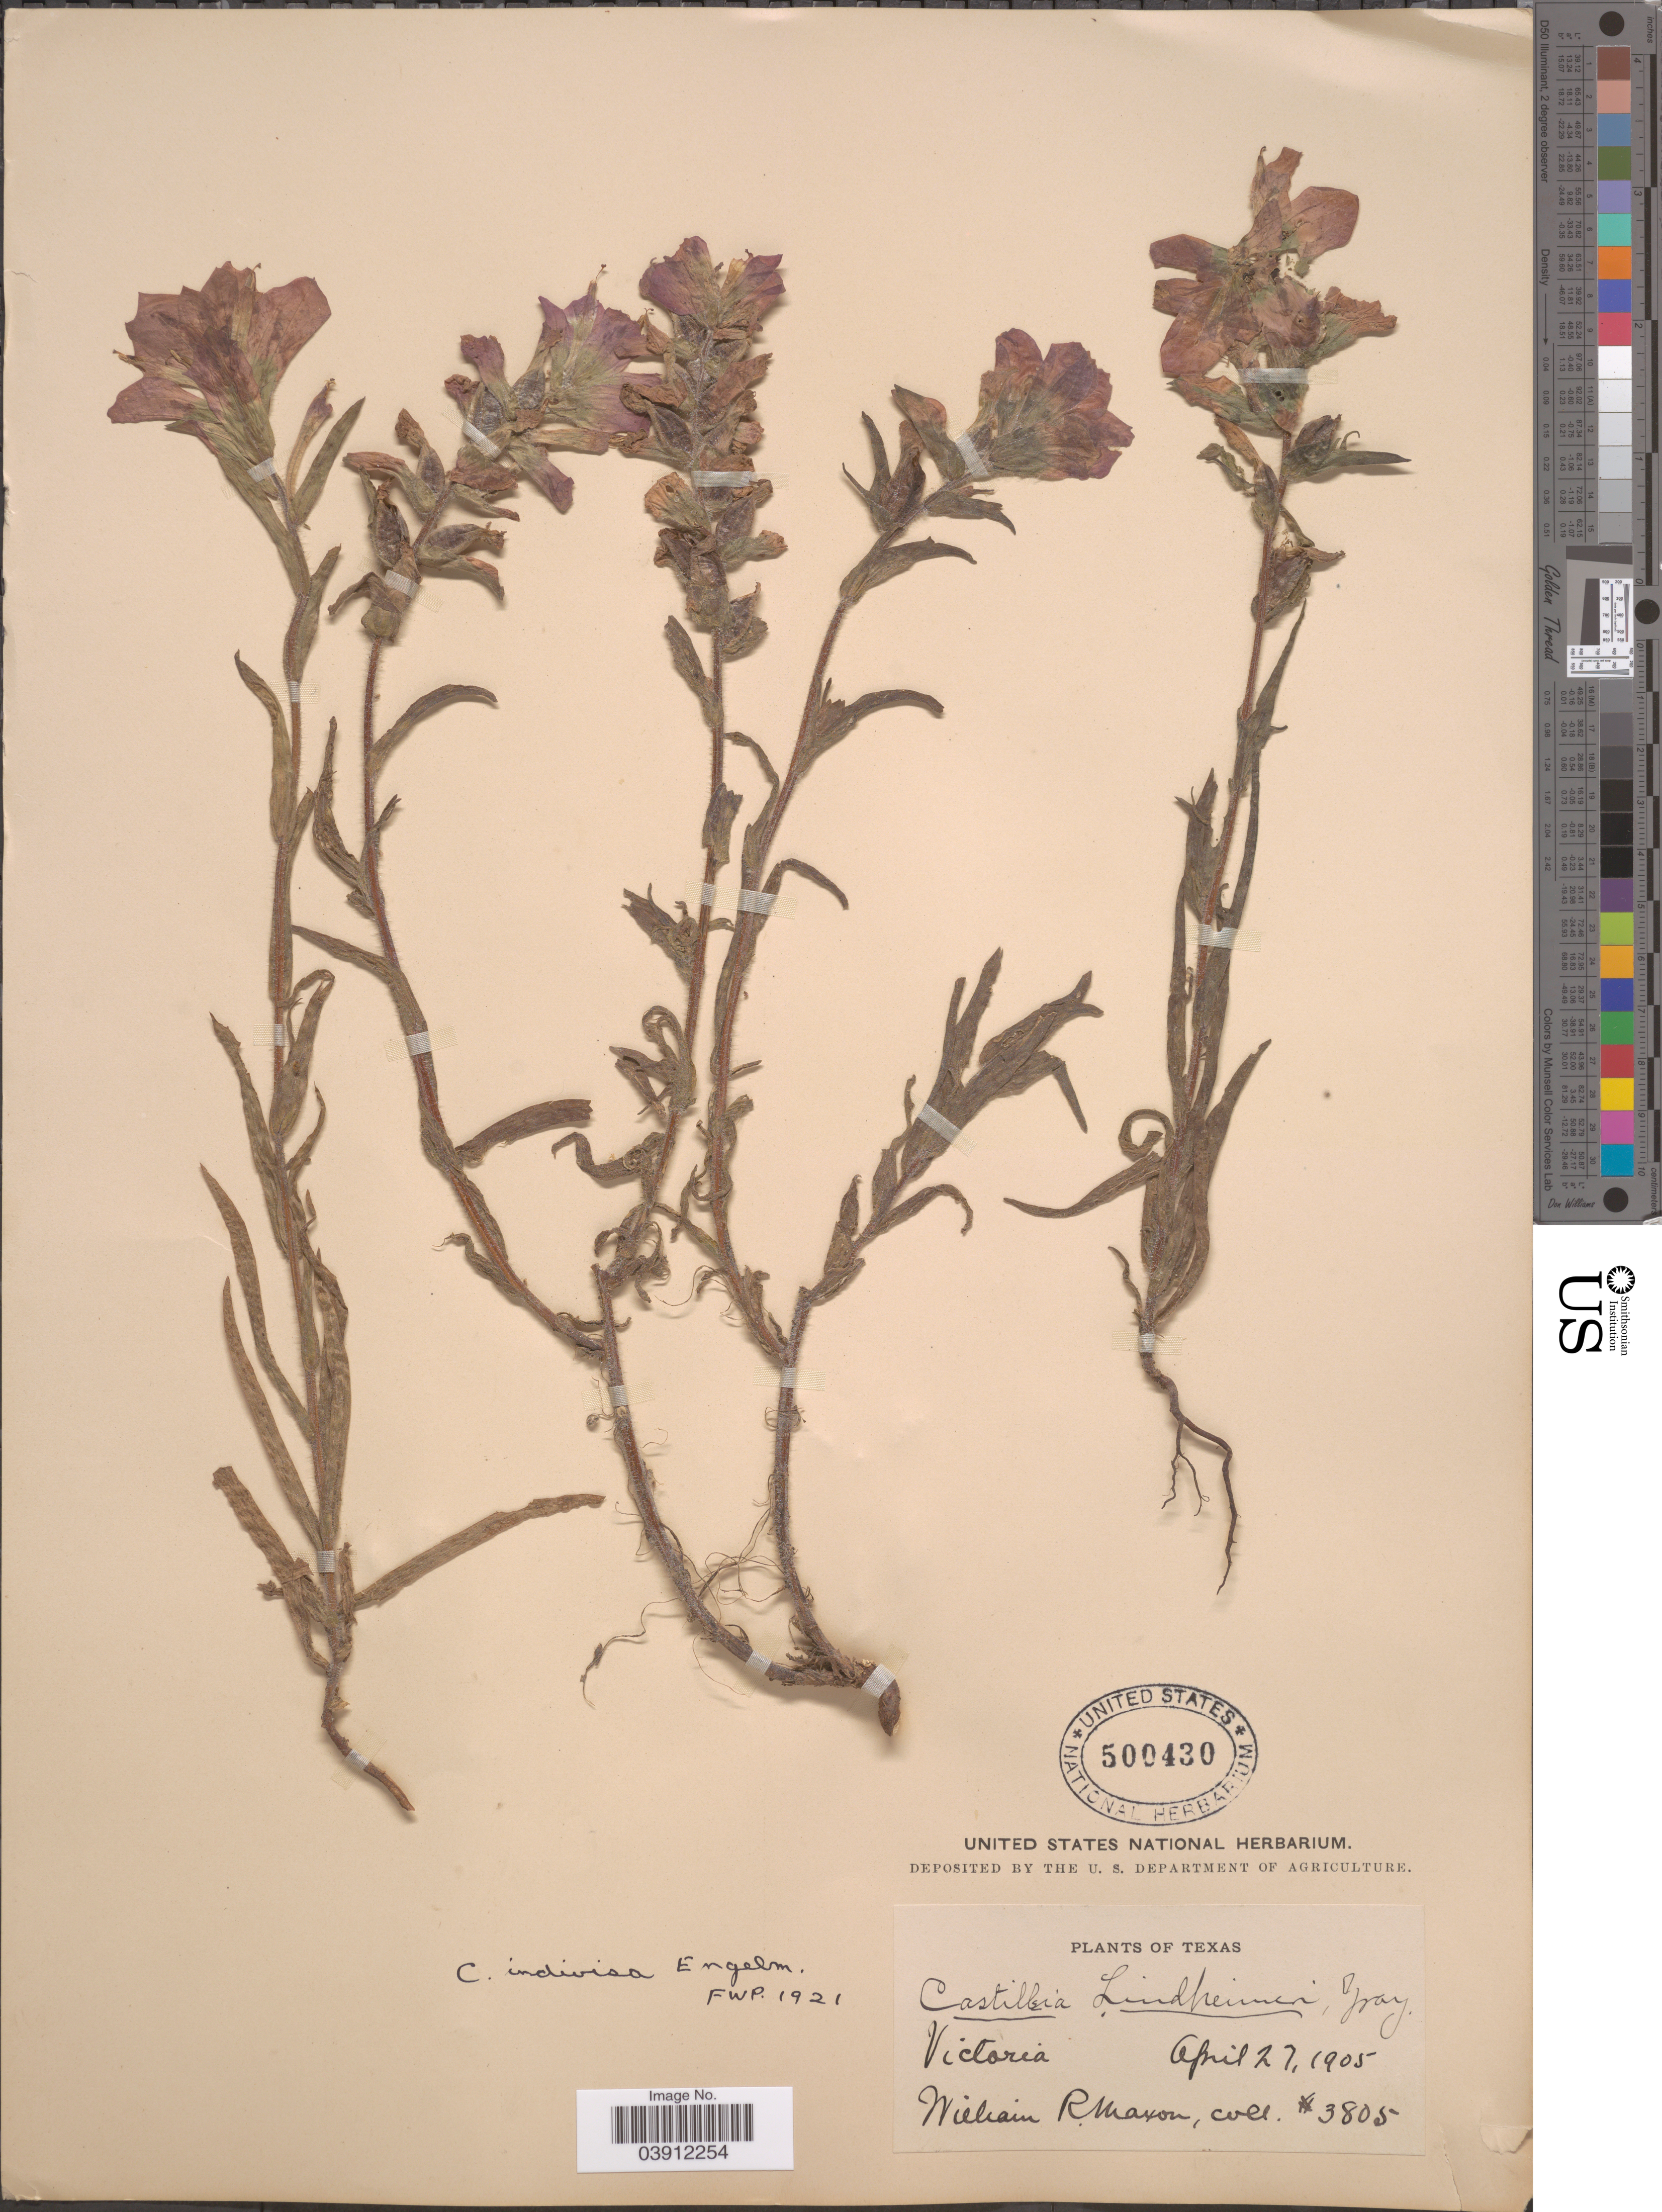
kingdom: Plantae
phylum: Tracheophyta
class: Magnoliopsida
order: Lamiales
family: Orobanchaceae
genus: Castilleja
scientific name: Castilleja indivisa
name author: Engelm. in Engelm. & A. Gray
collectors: W. R. Maxon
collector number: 3805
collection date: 1905-04-27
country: United States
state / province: Texas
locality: Victoria.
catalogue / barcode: US 500430